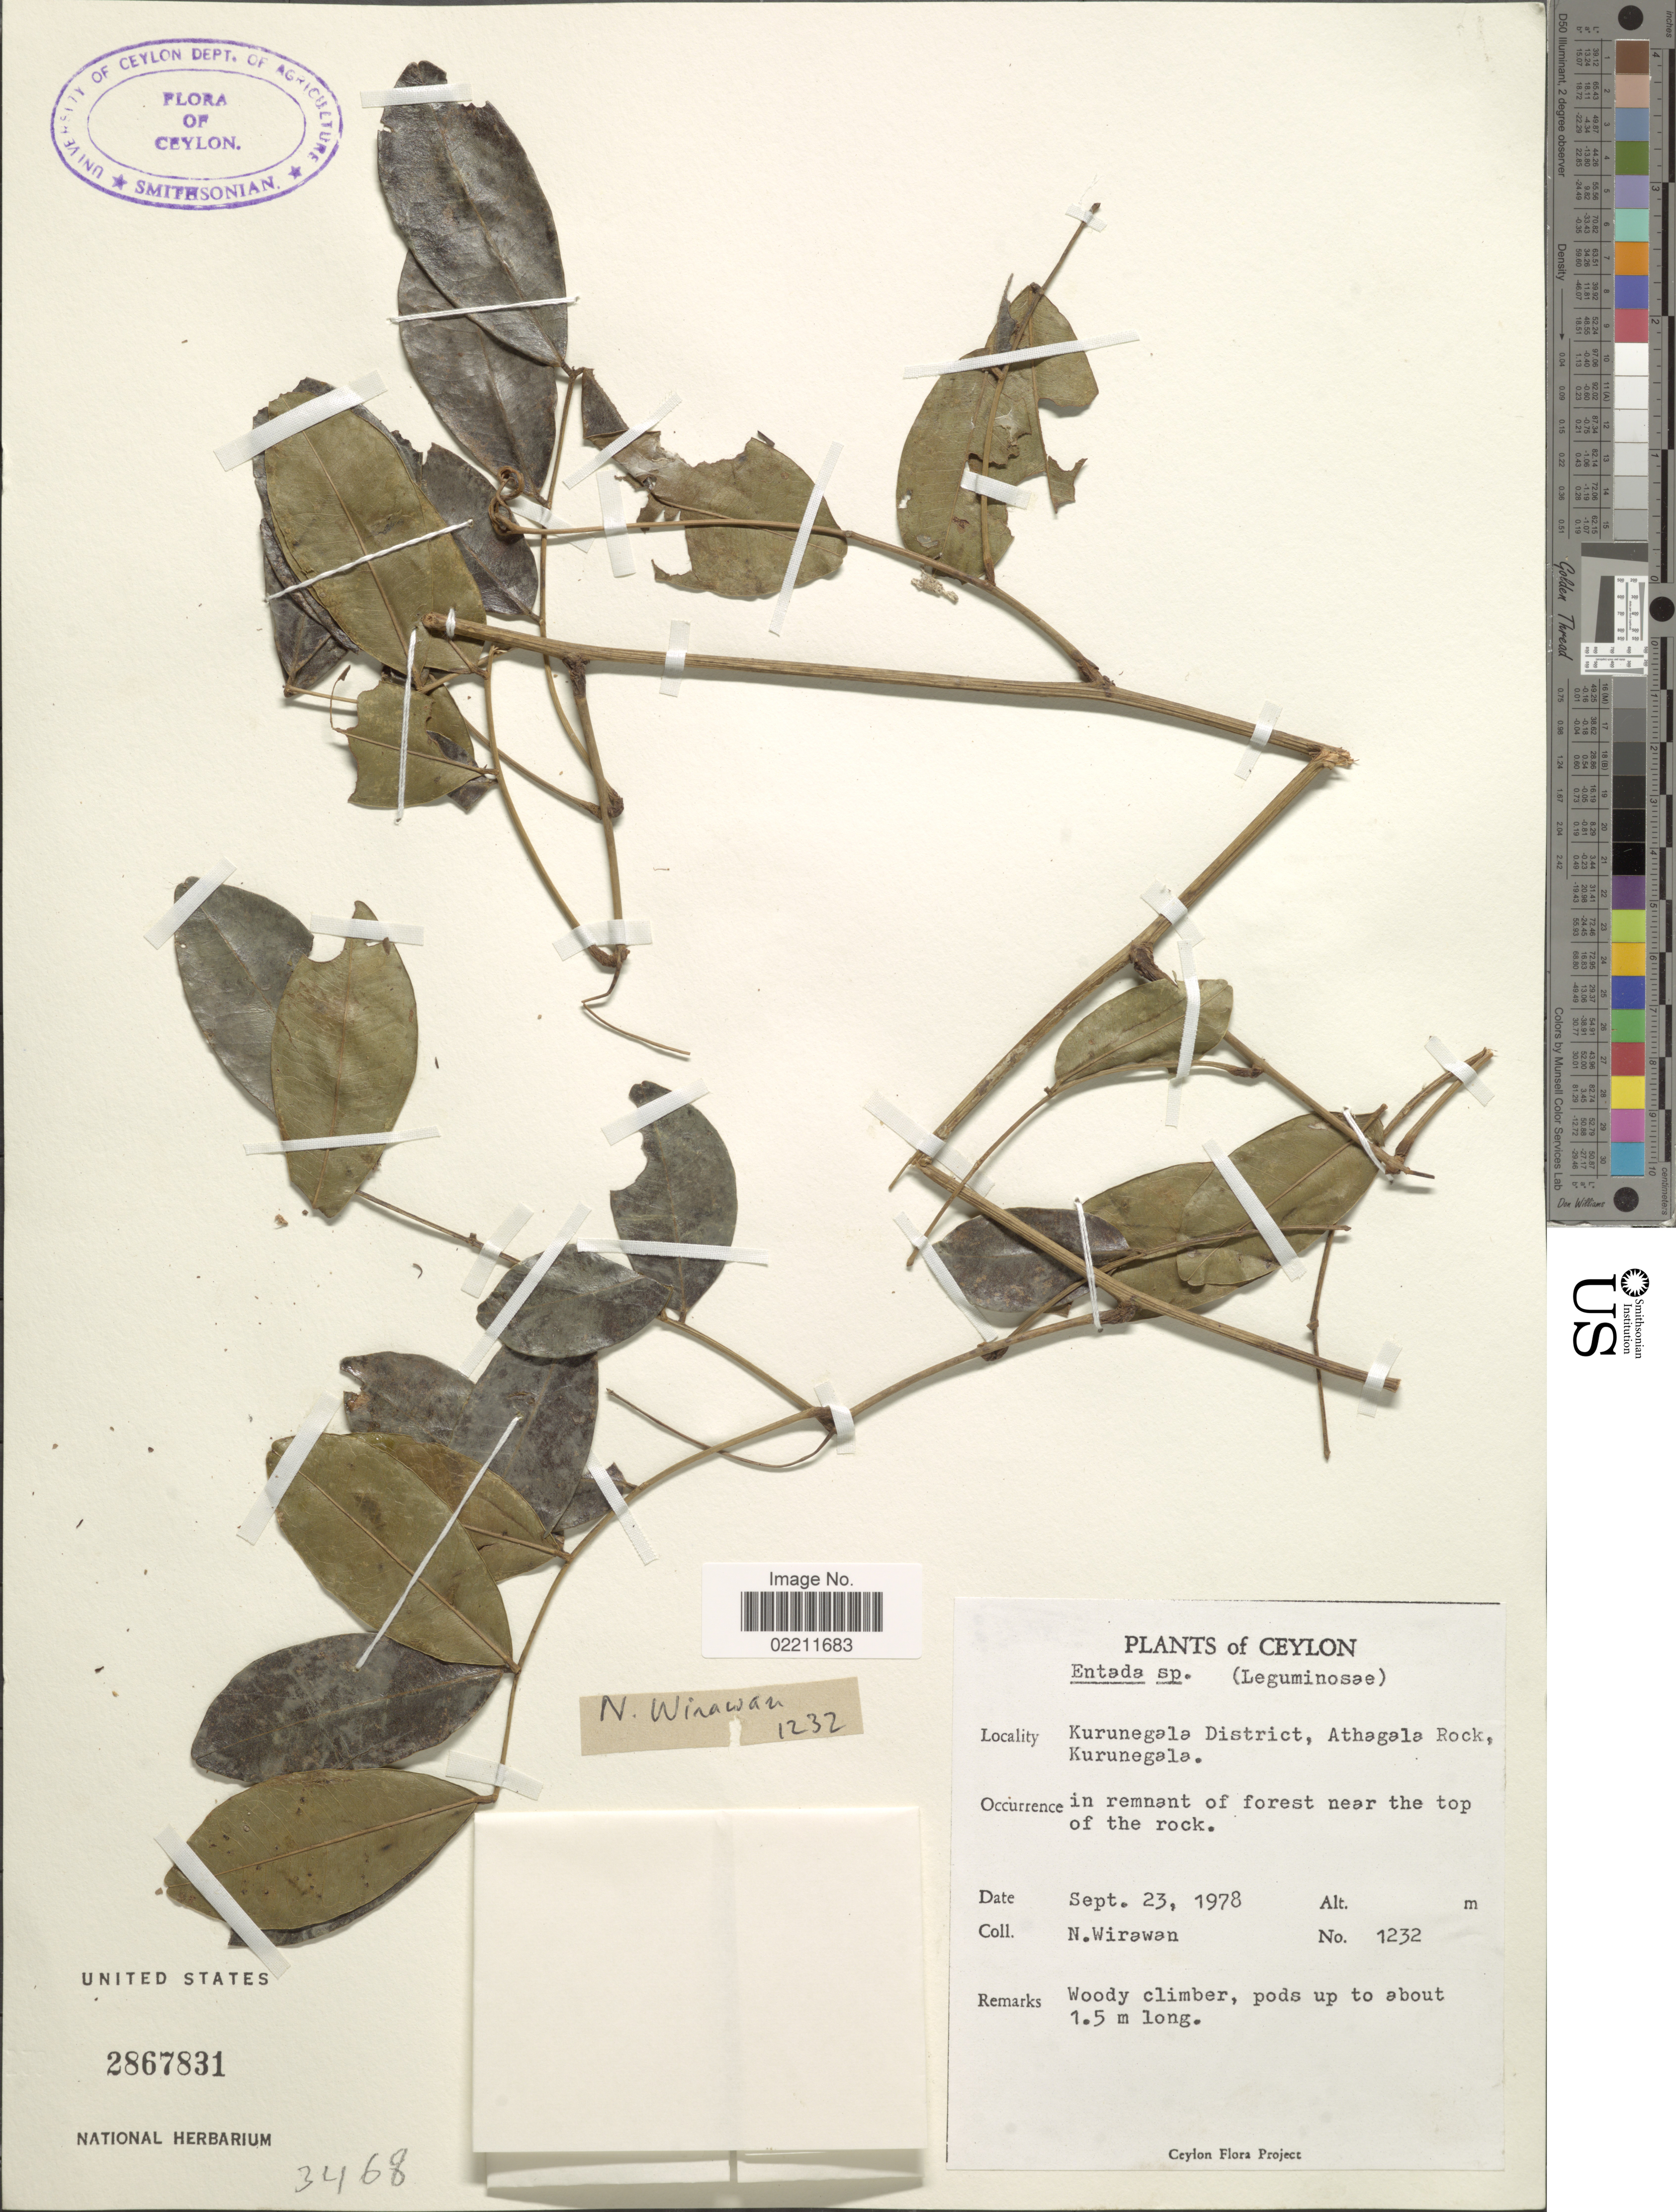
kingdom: Plantae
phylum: Tracheophyta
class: Magnoliopsida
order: Fabales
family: Fabaceae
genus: Entada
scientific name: Entada rheedei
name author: Spreng.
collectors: N. Wirawan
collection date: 1978-09-23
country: Sri Lanka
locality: Ceylon, Kurunegala District, Athagala Rock, Kurunegala.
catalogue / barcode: US 2867831